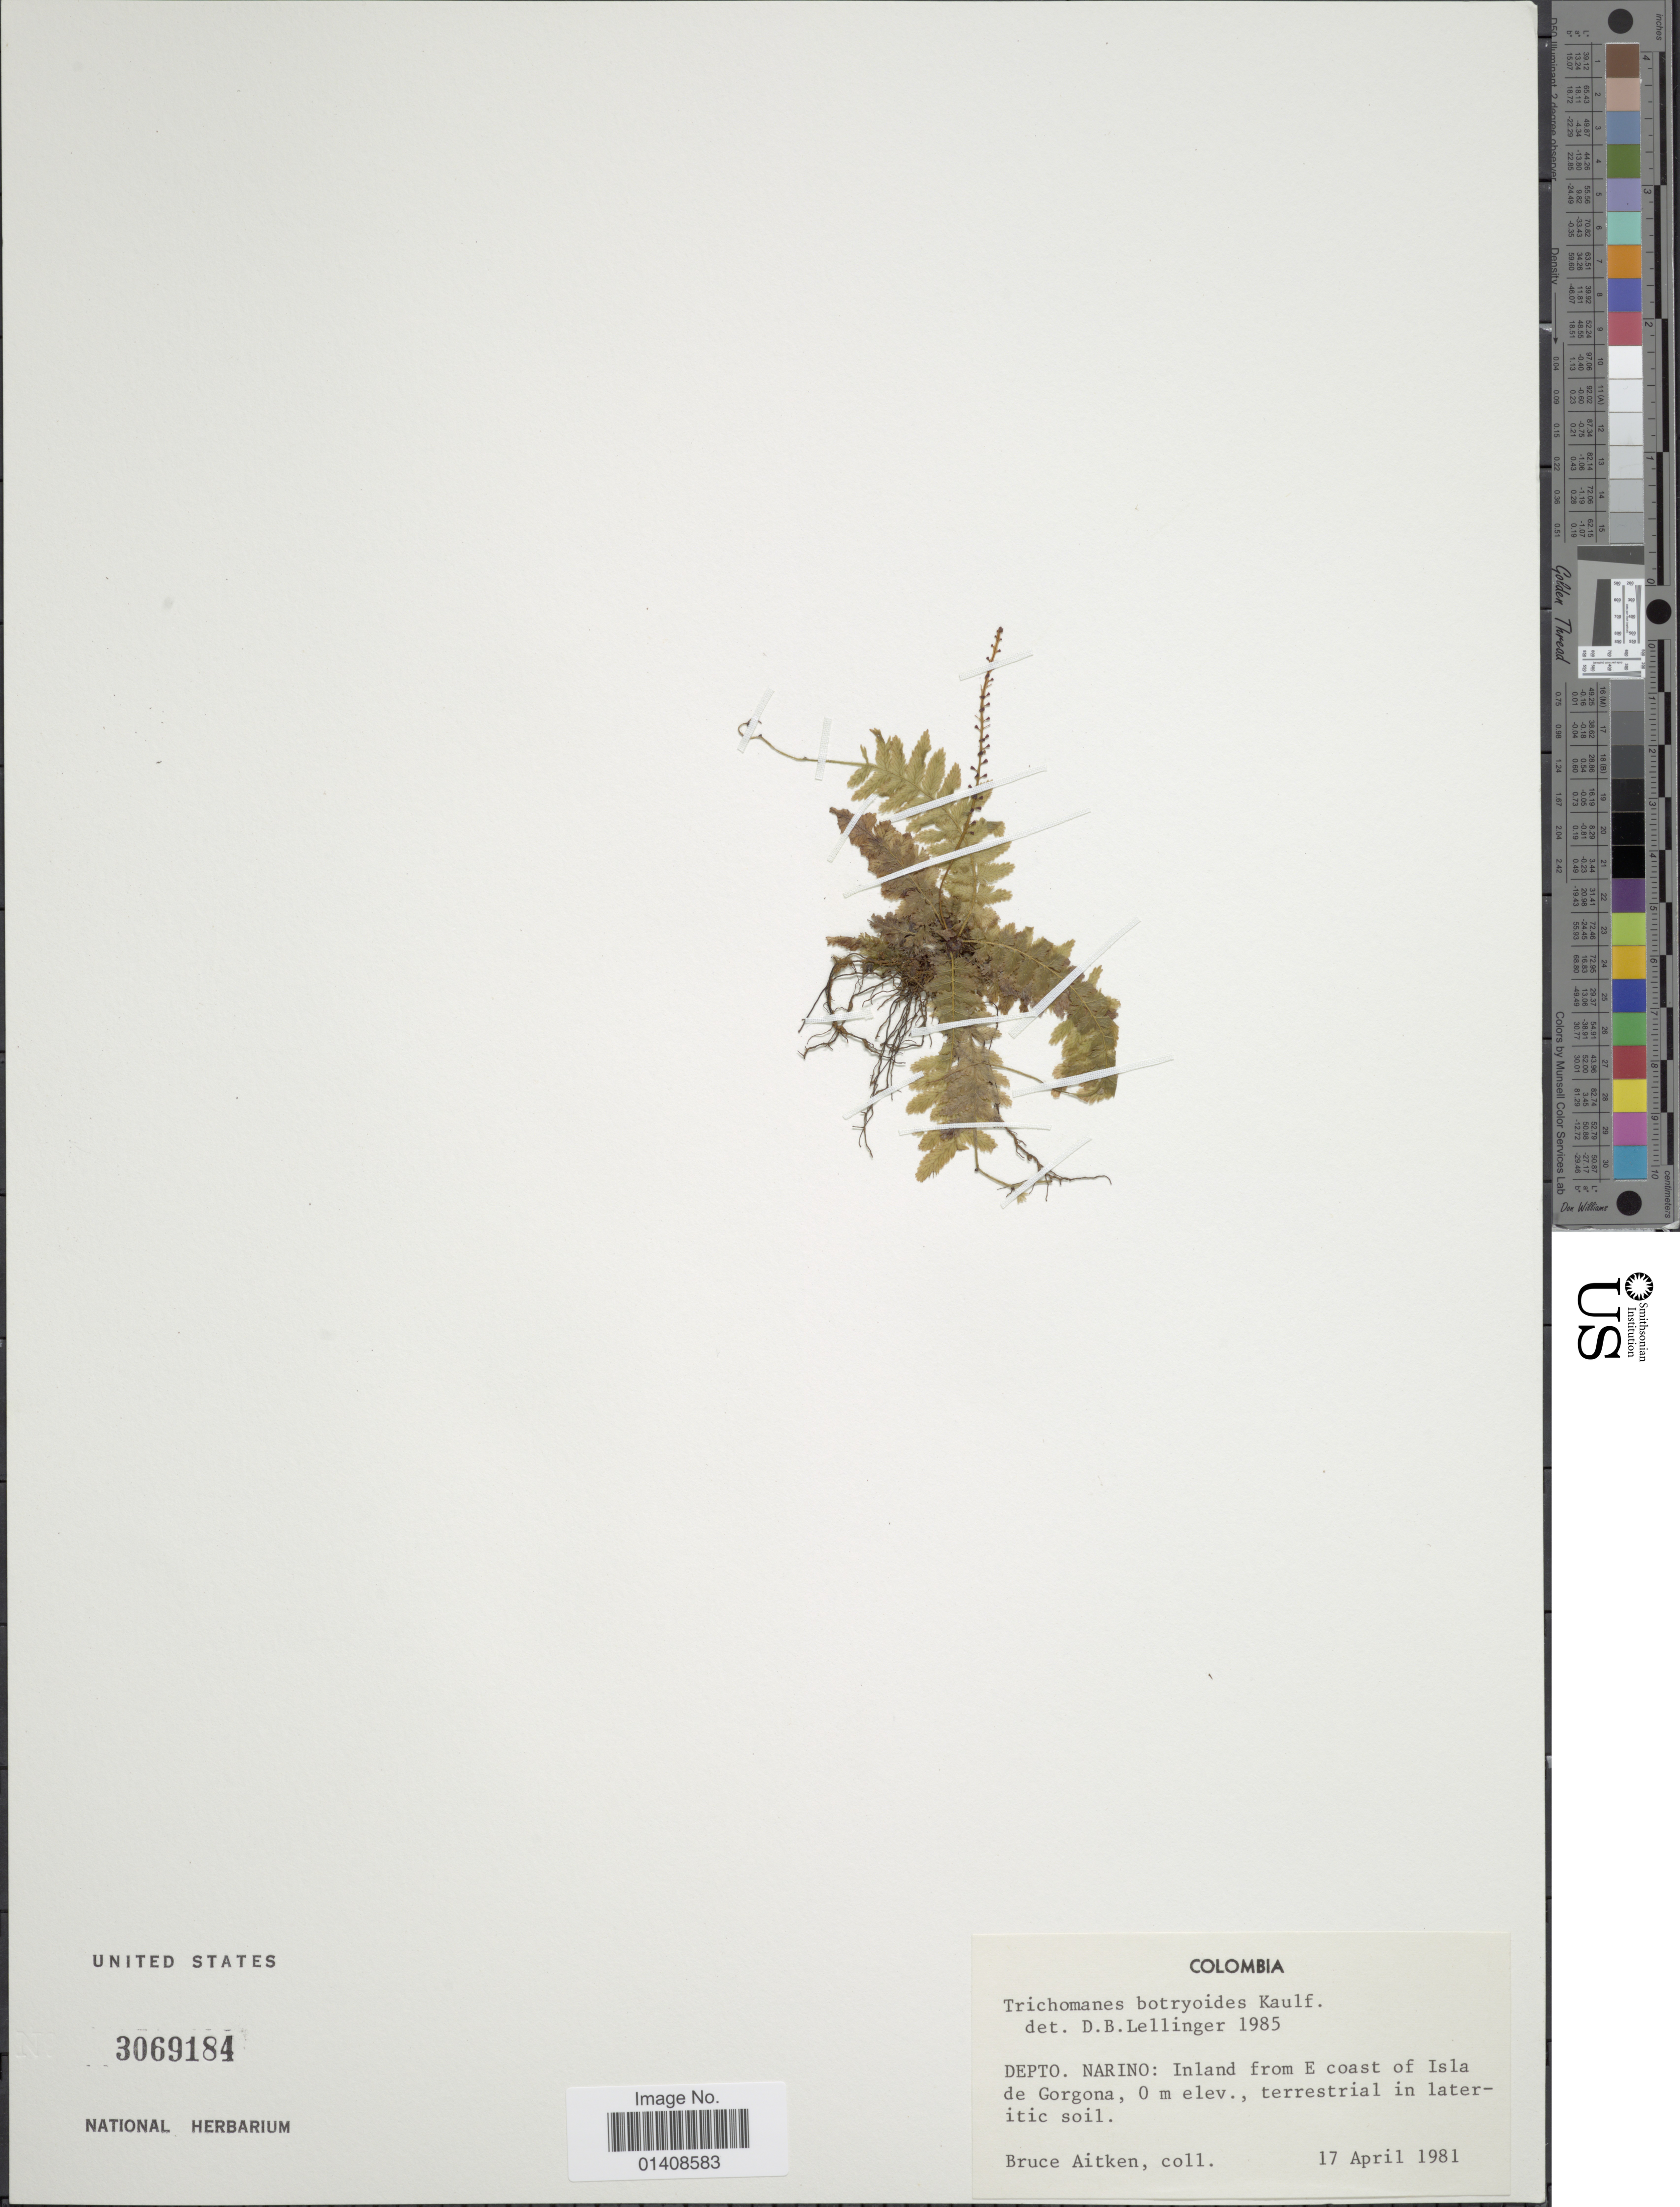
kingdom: Plantae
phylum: Tracheophyta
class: Polypodiopsida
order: Hymenophyllales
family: Hymenophyllaceae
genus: Trichomanes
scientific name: Trichomanes botryoides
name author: Kaulf.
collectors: B. Aitken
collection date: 1981-04-17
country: Colombia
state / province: Nariño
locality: Inland from E coast of Isla de Gorgona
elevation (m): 0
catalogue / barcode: US 3069184